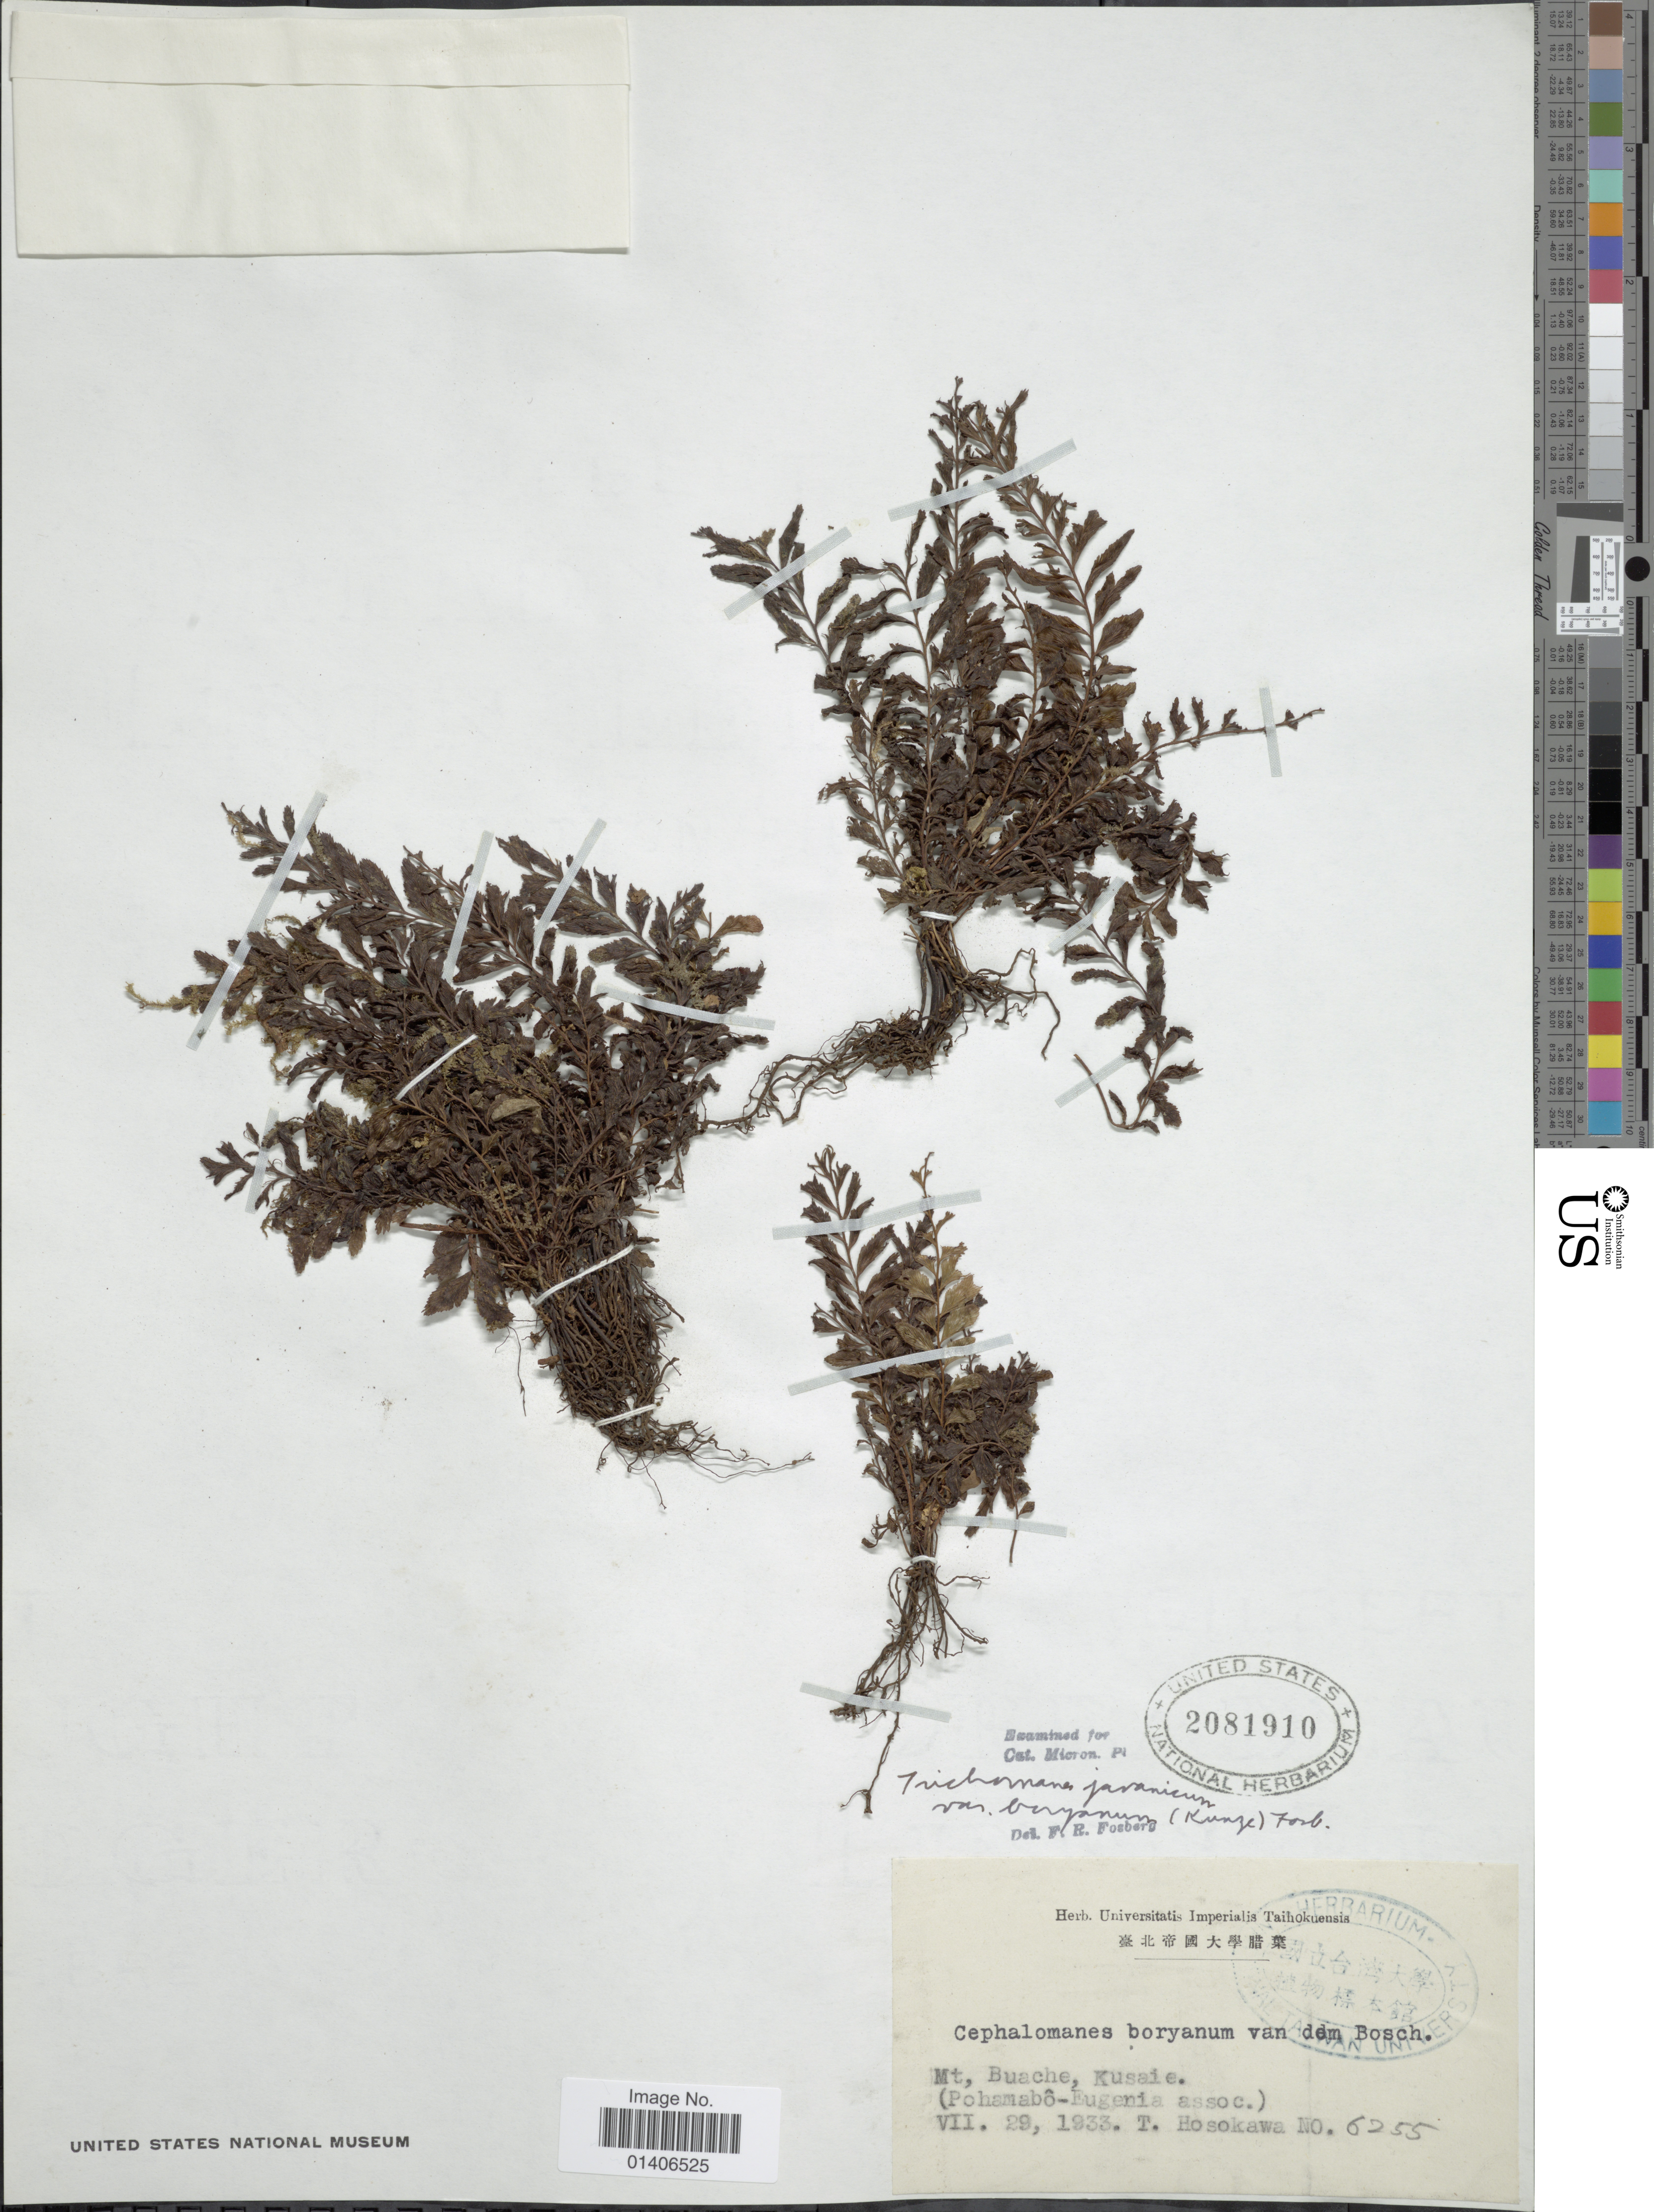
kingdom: Plantae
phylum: Tracheophyta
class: Polypodiopsida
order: Hymenophyllales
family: Hymenophyllaceae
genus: Cephalomanes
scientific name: Cephalomanes atrovirens subsp. boryanum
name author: (Kunze) K. Iwats.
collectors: T. Hosokawa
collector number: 6255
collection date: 1933-07-29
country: Micronesia, Federated States of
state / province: Kosrae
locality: Mt, Buache, Kusaie (Pohamabô-Eugenia assoc.)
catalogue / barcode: US 2081910